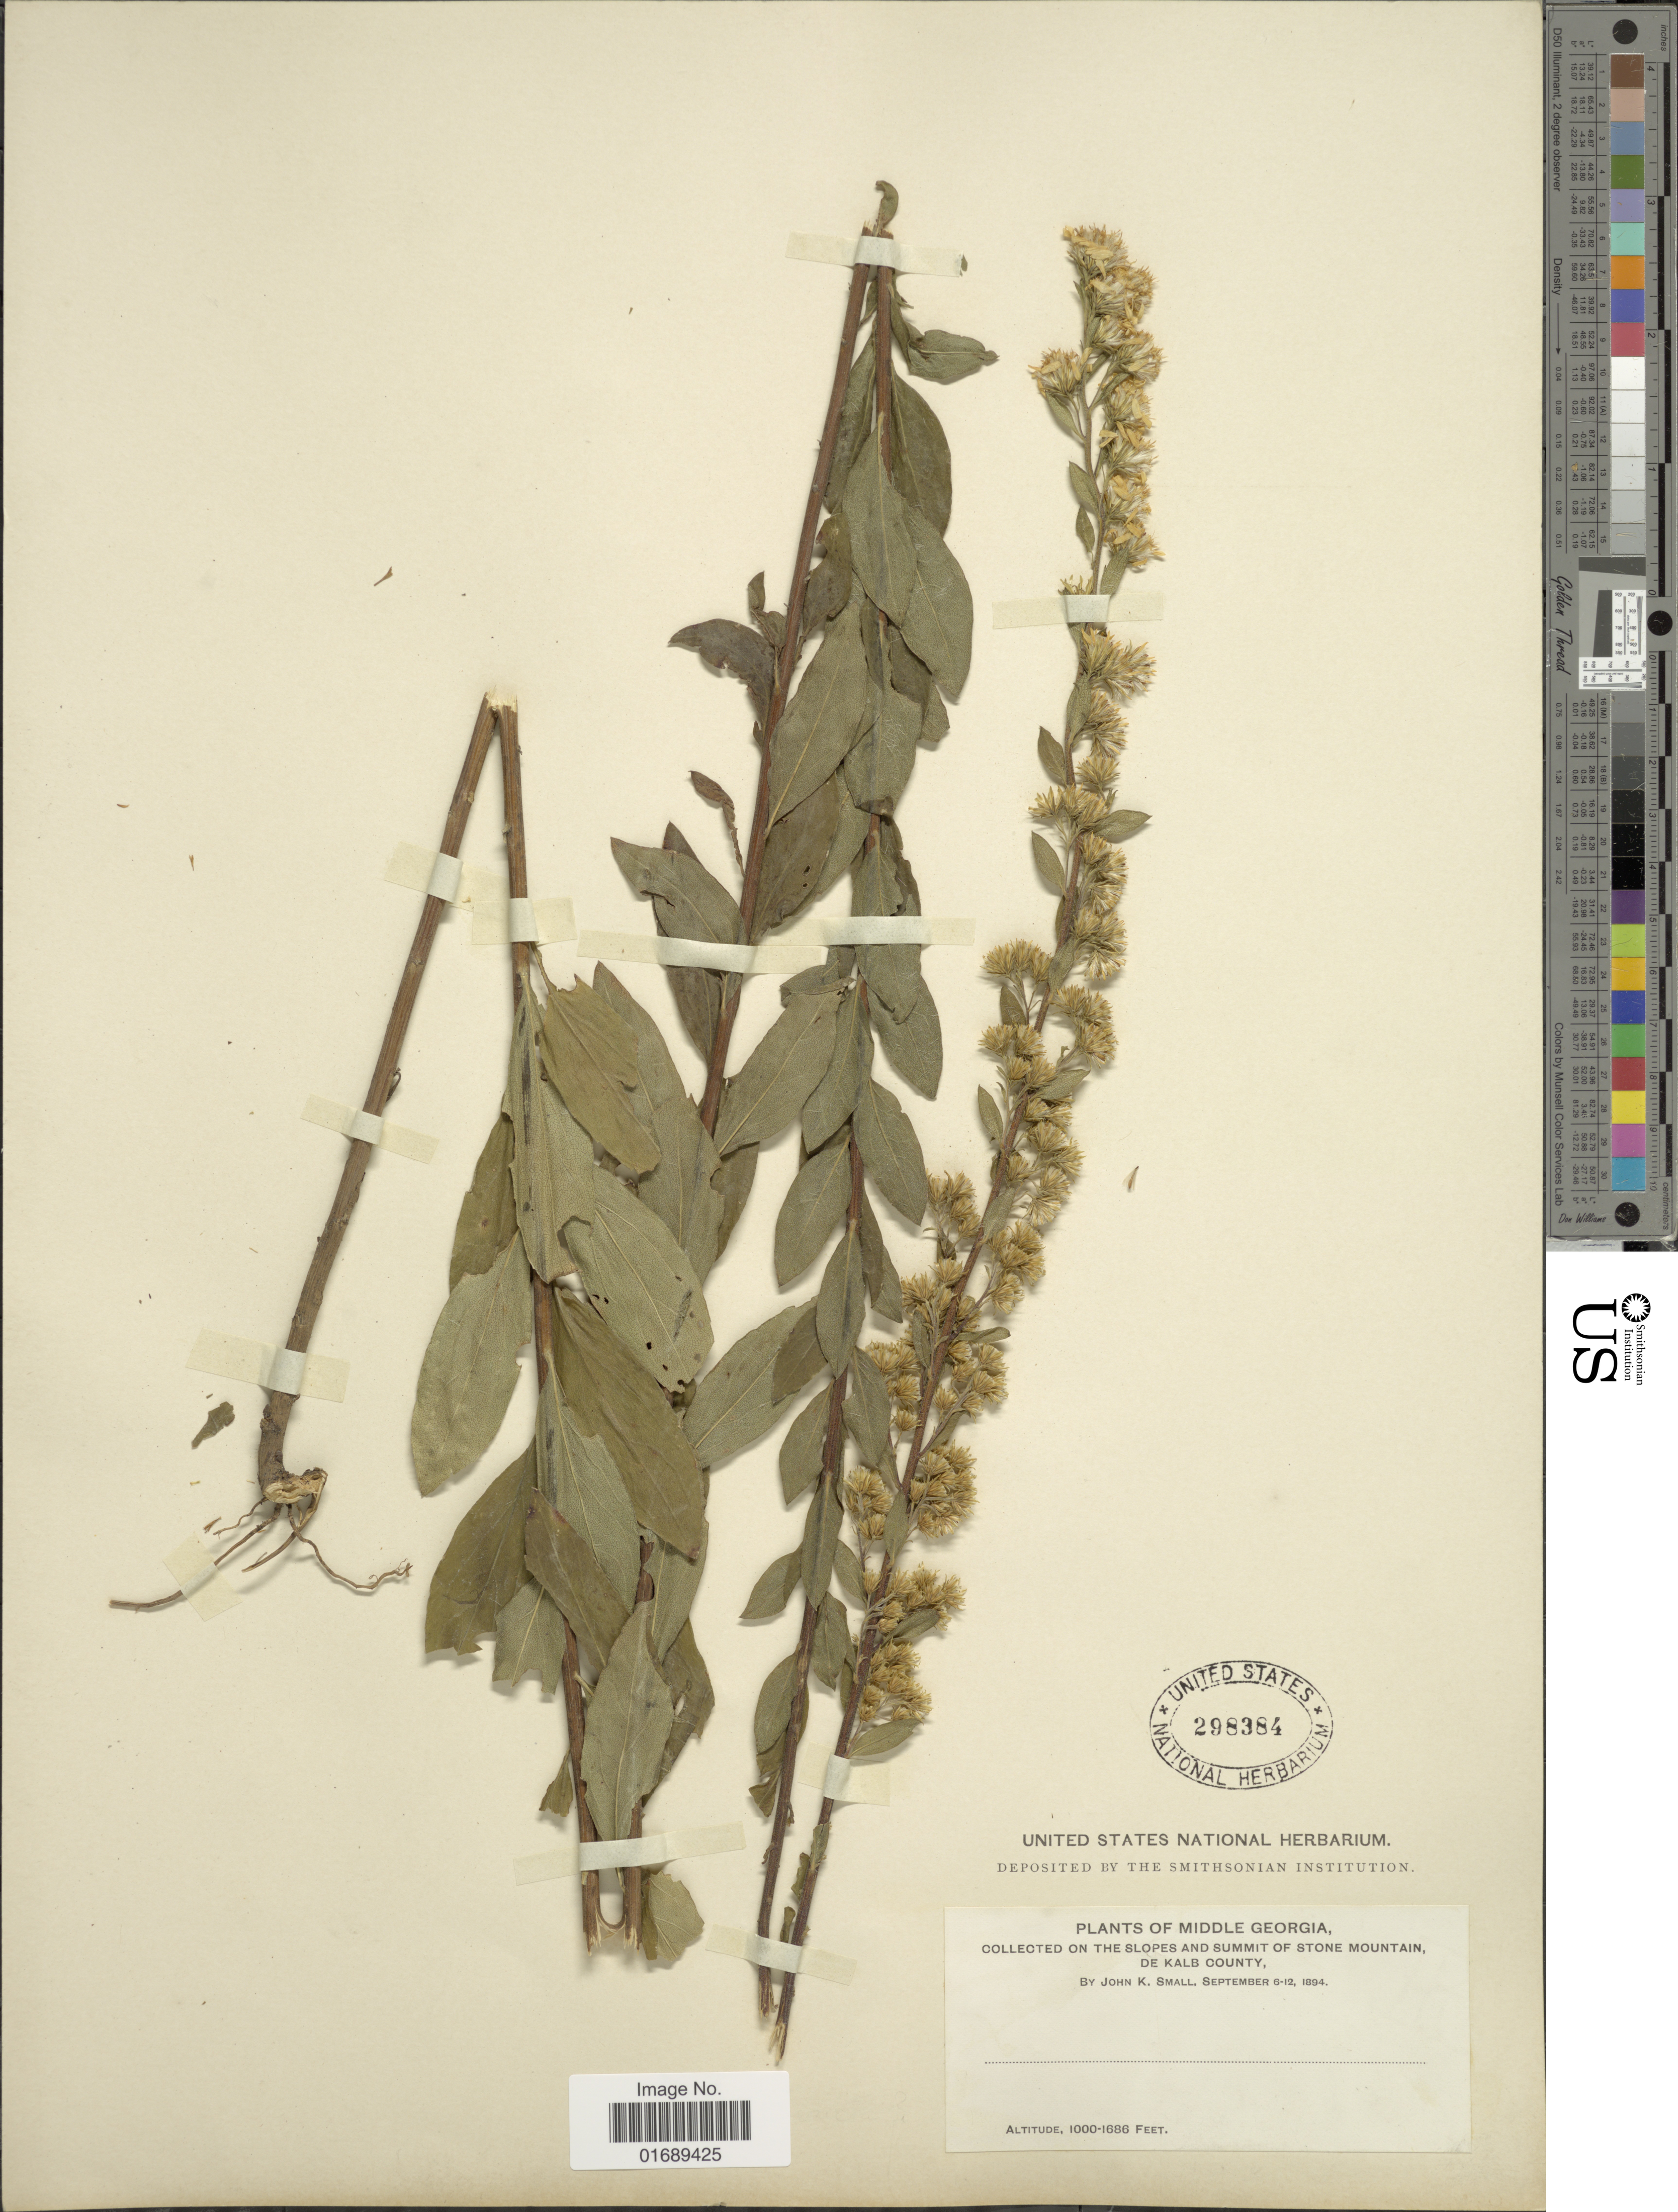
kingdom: Plantae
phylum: Tracheophyta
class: Magnoliopsida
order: Asterales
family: Asteraceae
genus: Solidago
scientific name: Solidago petiolaris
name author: Aiton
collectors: J. K. Small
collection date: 1894-09-06/1894-09-12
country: United States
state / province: Georgia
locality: Middle Georgia, on the Slopes and Summit of Stone Mountain, De Kalb County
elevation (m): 305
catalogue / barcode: US 298384